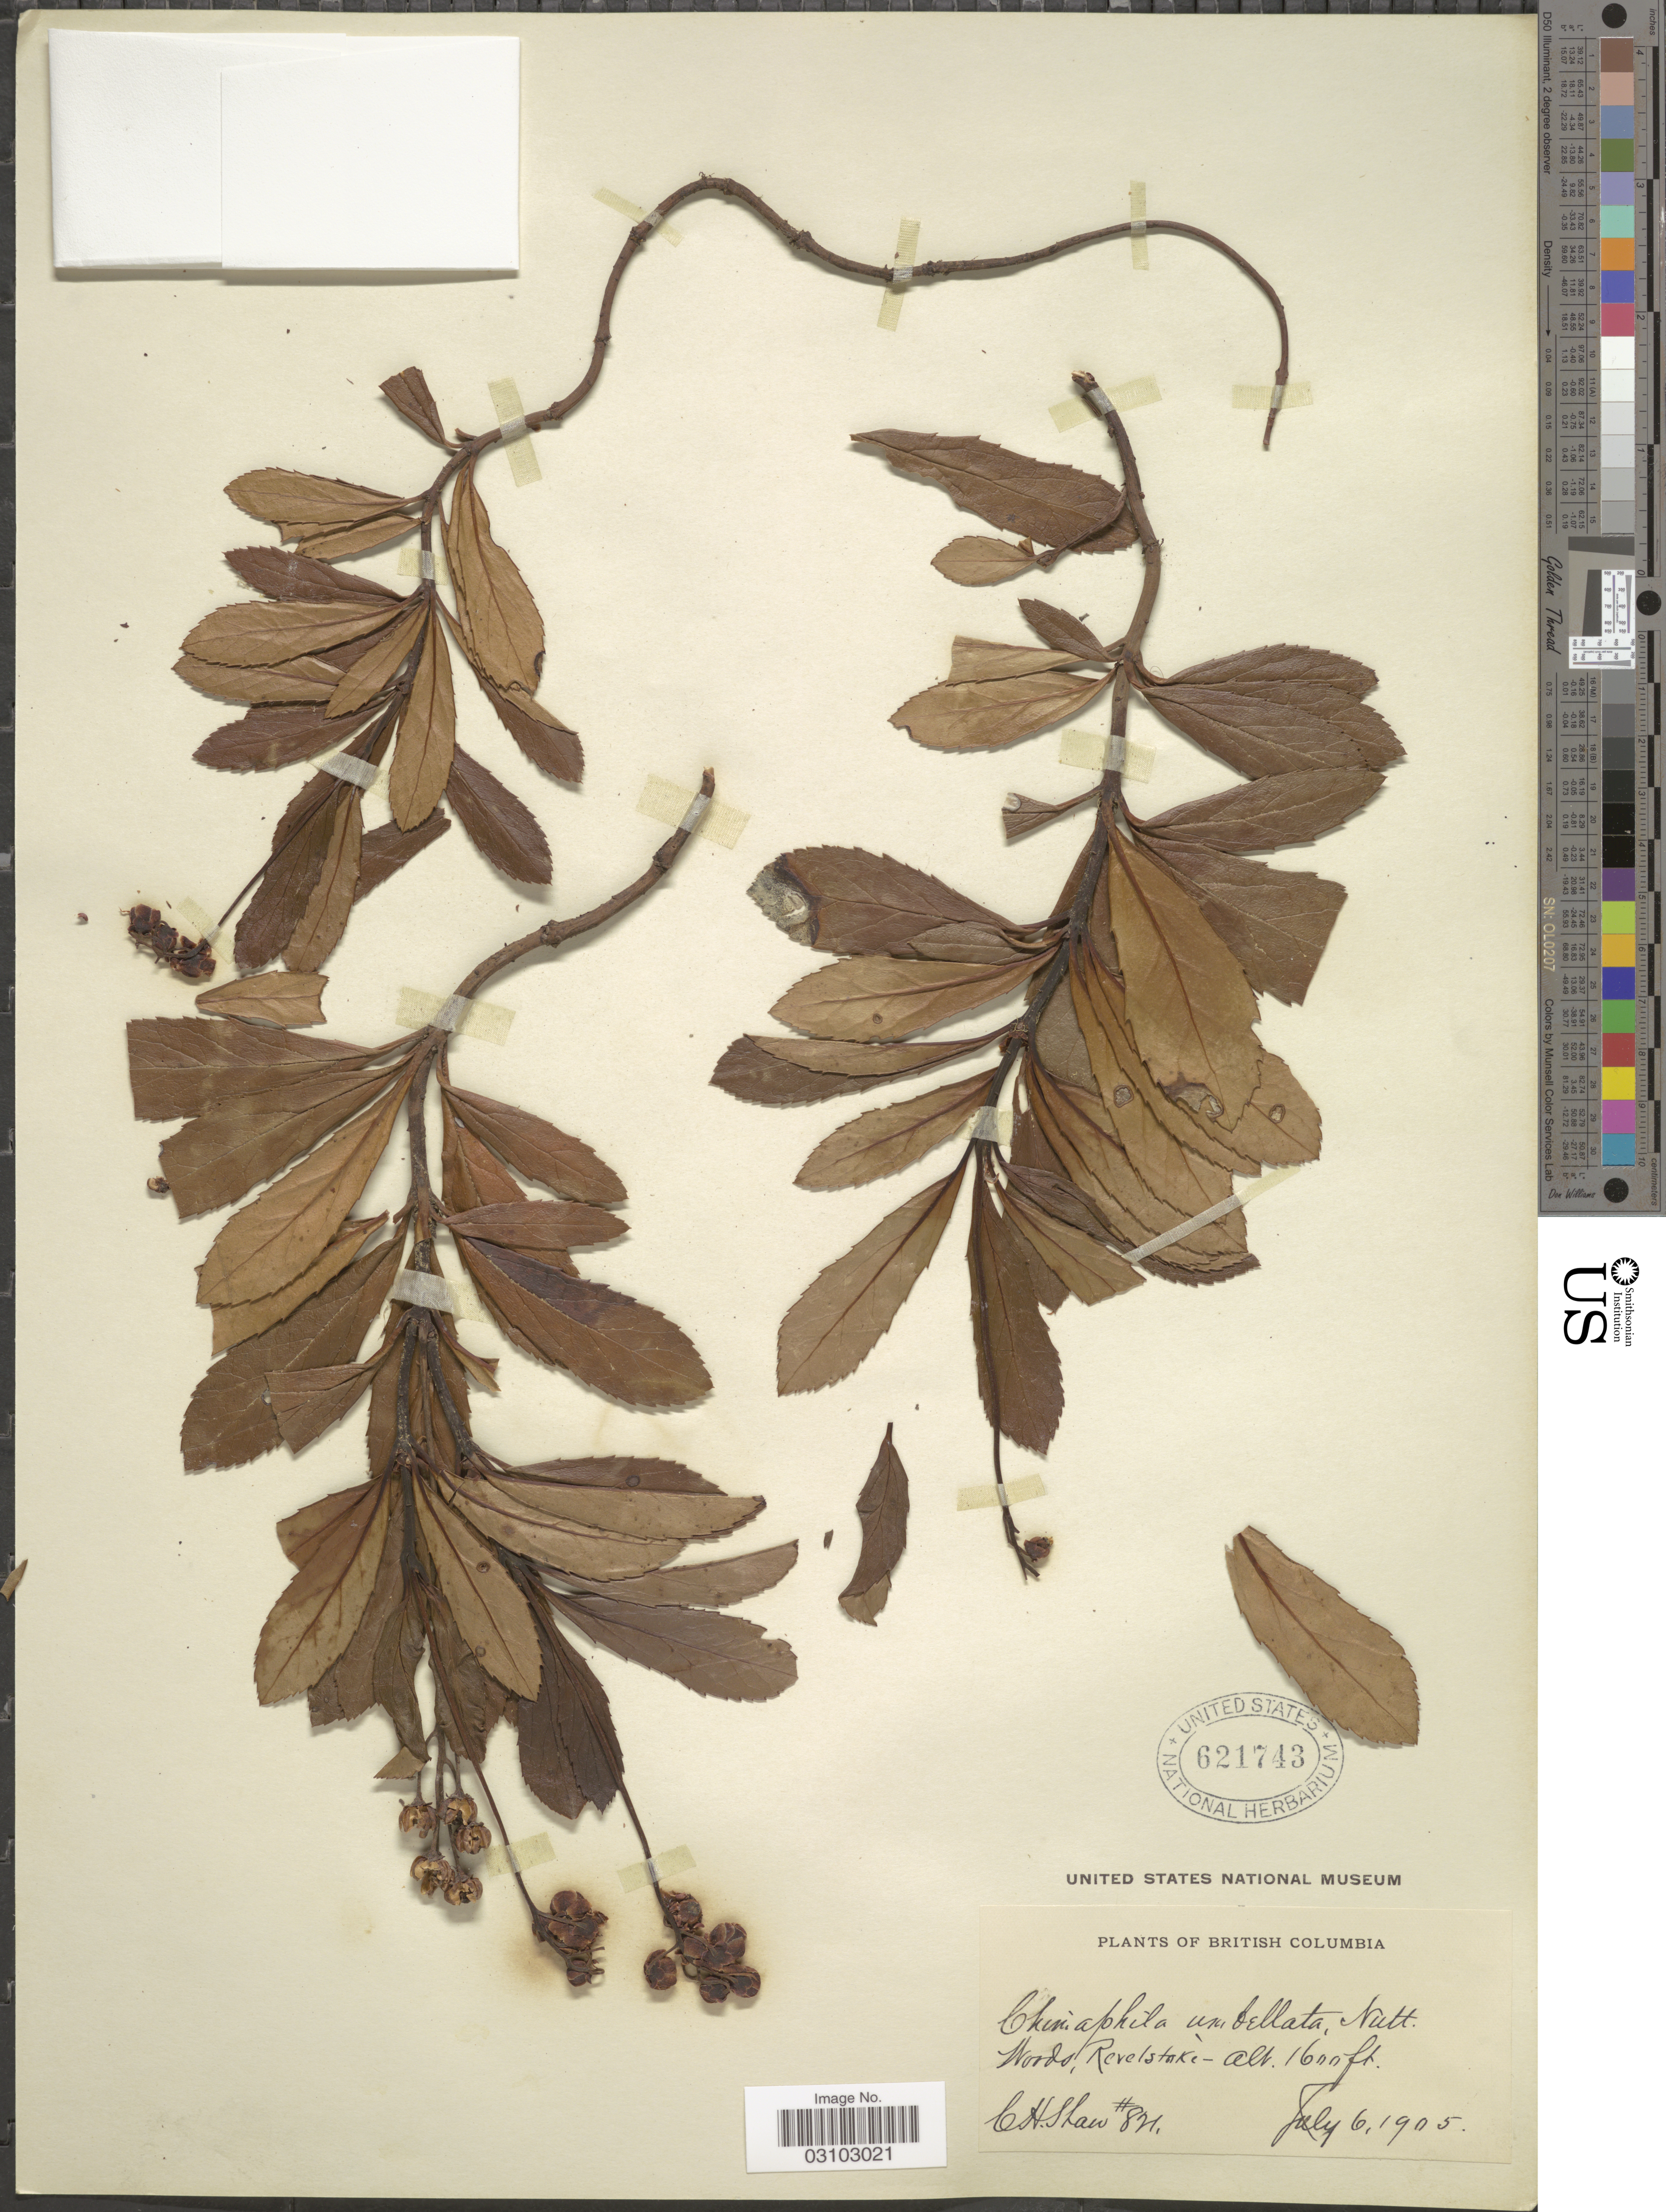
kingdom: Plantae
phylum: Tracheophyta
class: Magnoliopsida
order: Ericales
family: Ericaceae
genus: Chimaphila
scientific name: Chimaphila umbellata subsp. occidentalis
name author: (Rydb.) Hultén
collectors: C. H. Shaw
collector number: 821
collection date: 1905-07-06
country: Canada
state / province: British Columbia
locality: Revelstake.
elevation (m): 488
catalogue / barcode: US 621743